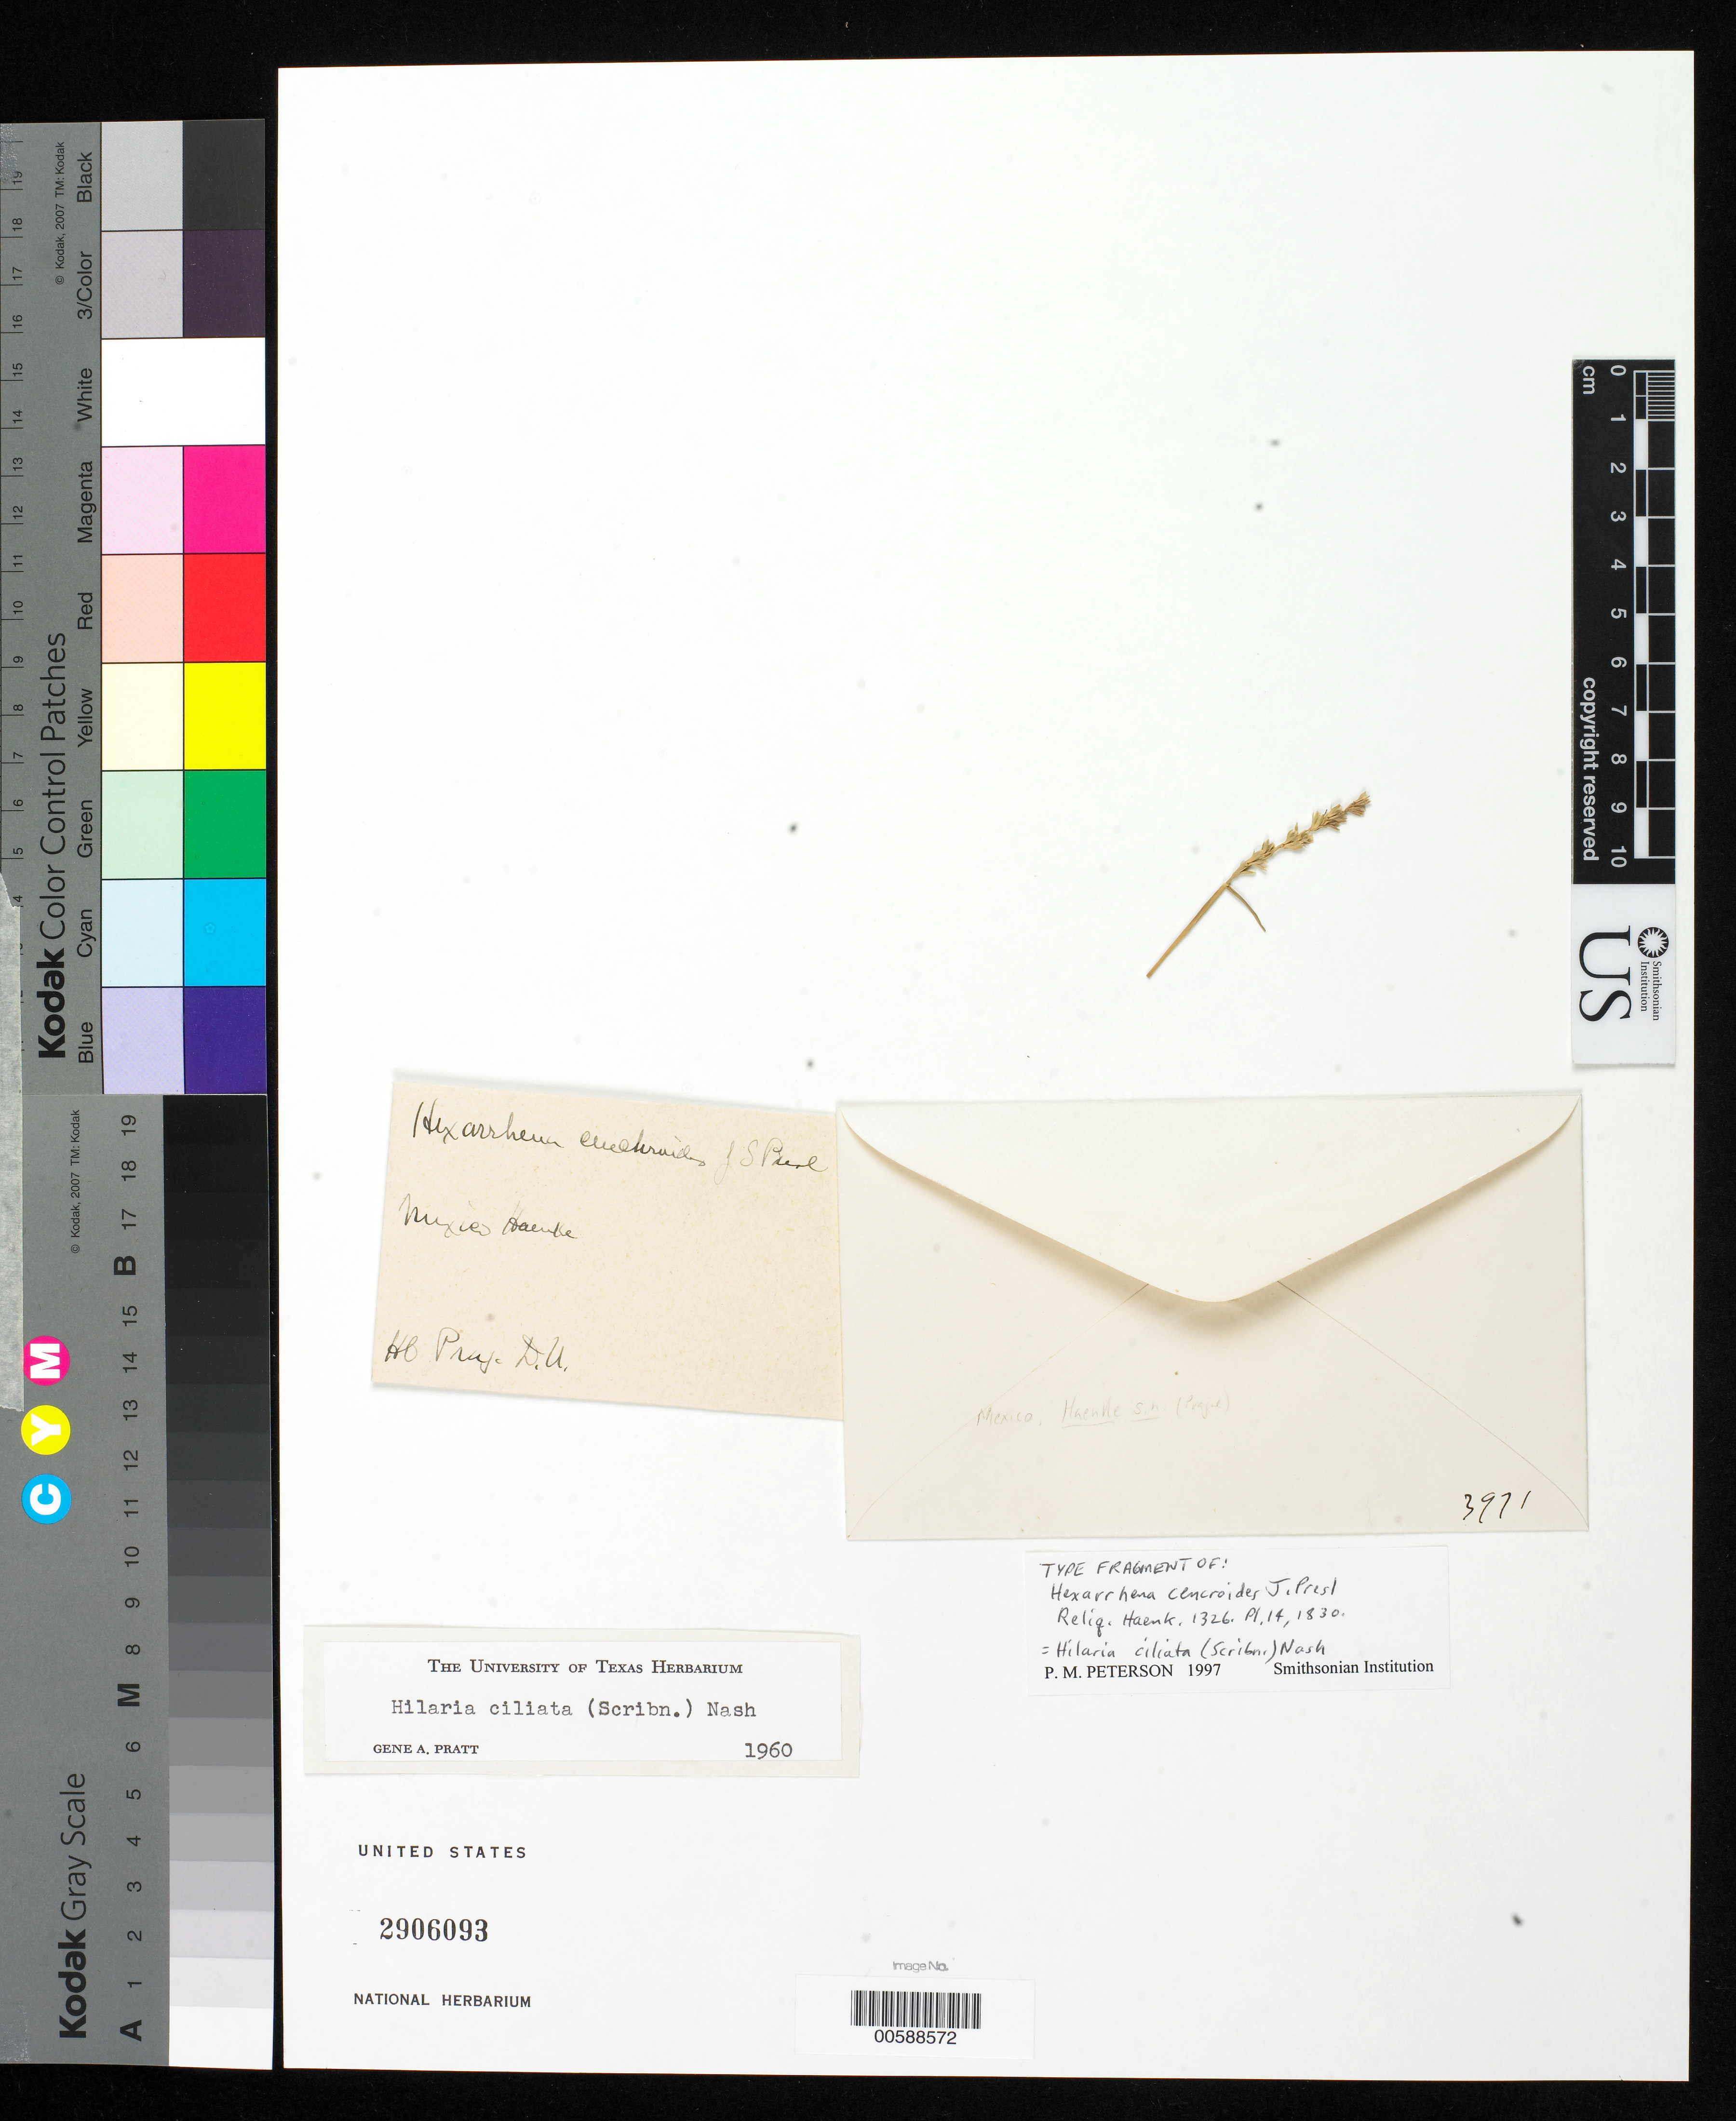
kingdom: Plantae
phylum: Tracheophyta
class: Liliopsida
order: Poales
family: Poaceae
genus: Hexarrhena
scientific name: Hexarrhena cenchroides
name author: J. Presl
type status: Type Fragment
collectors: T. P. X. Haenke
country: Mexico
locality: E of Monserrat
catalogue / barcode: US 2906093